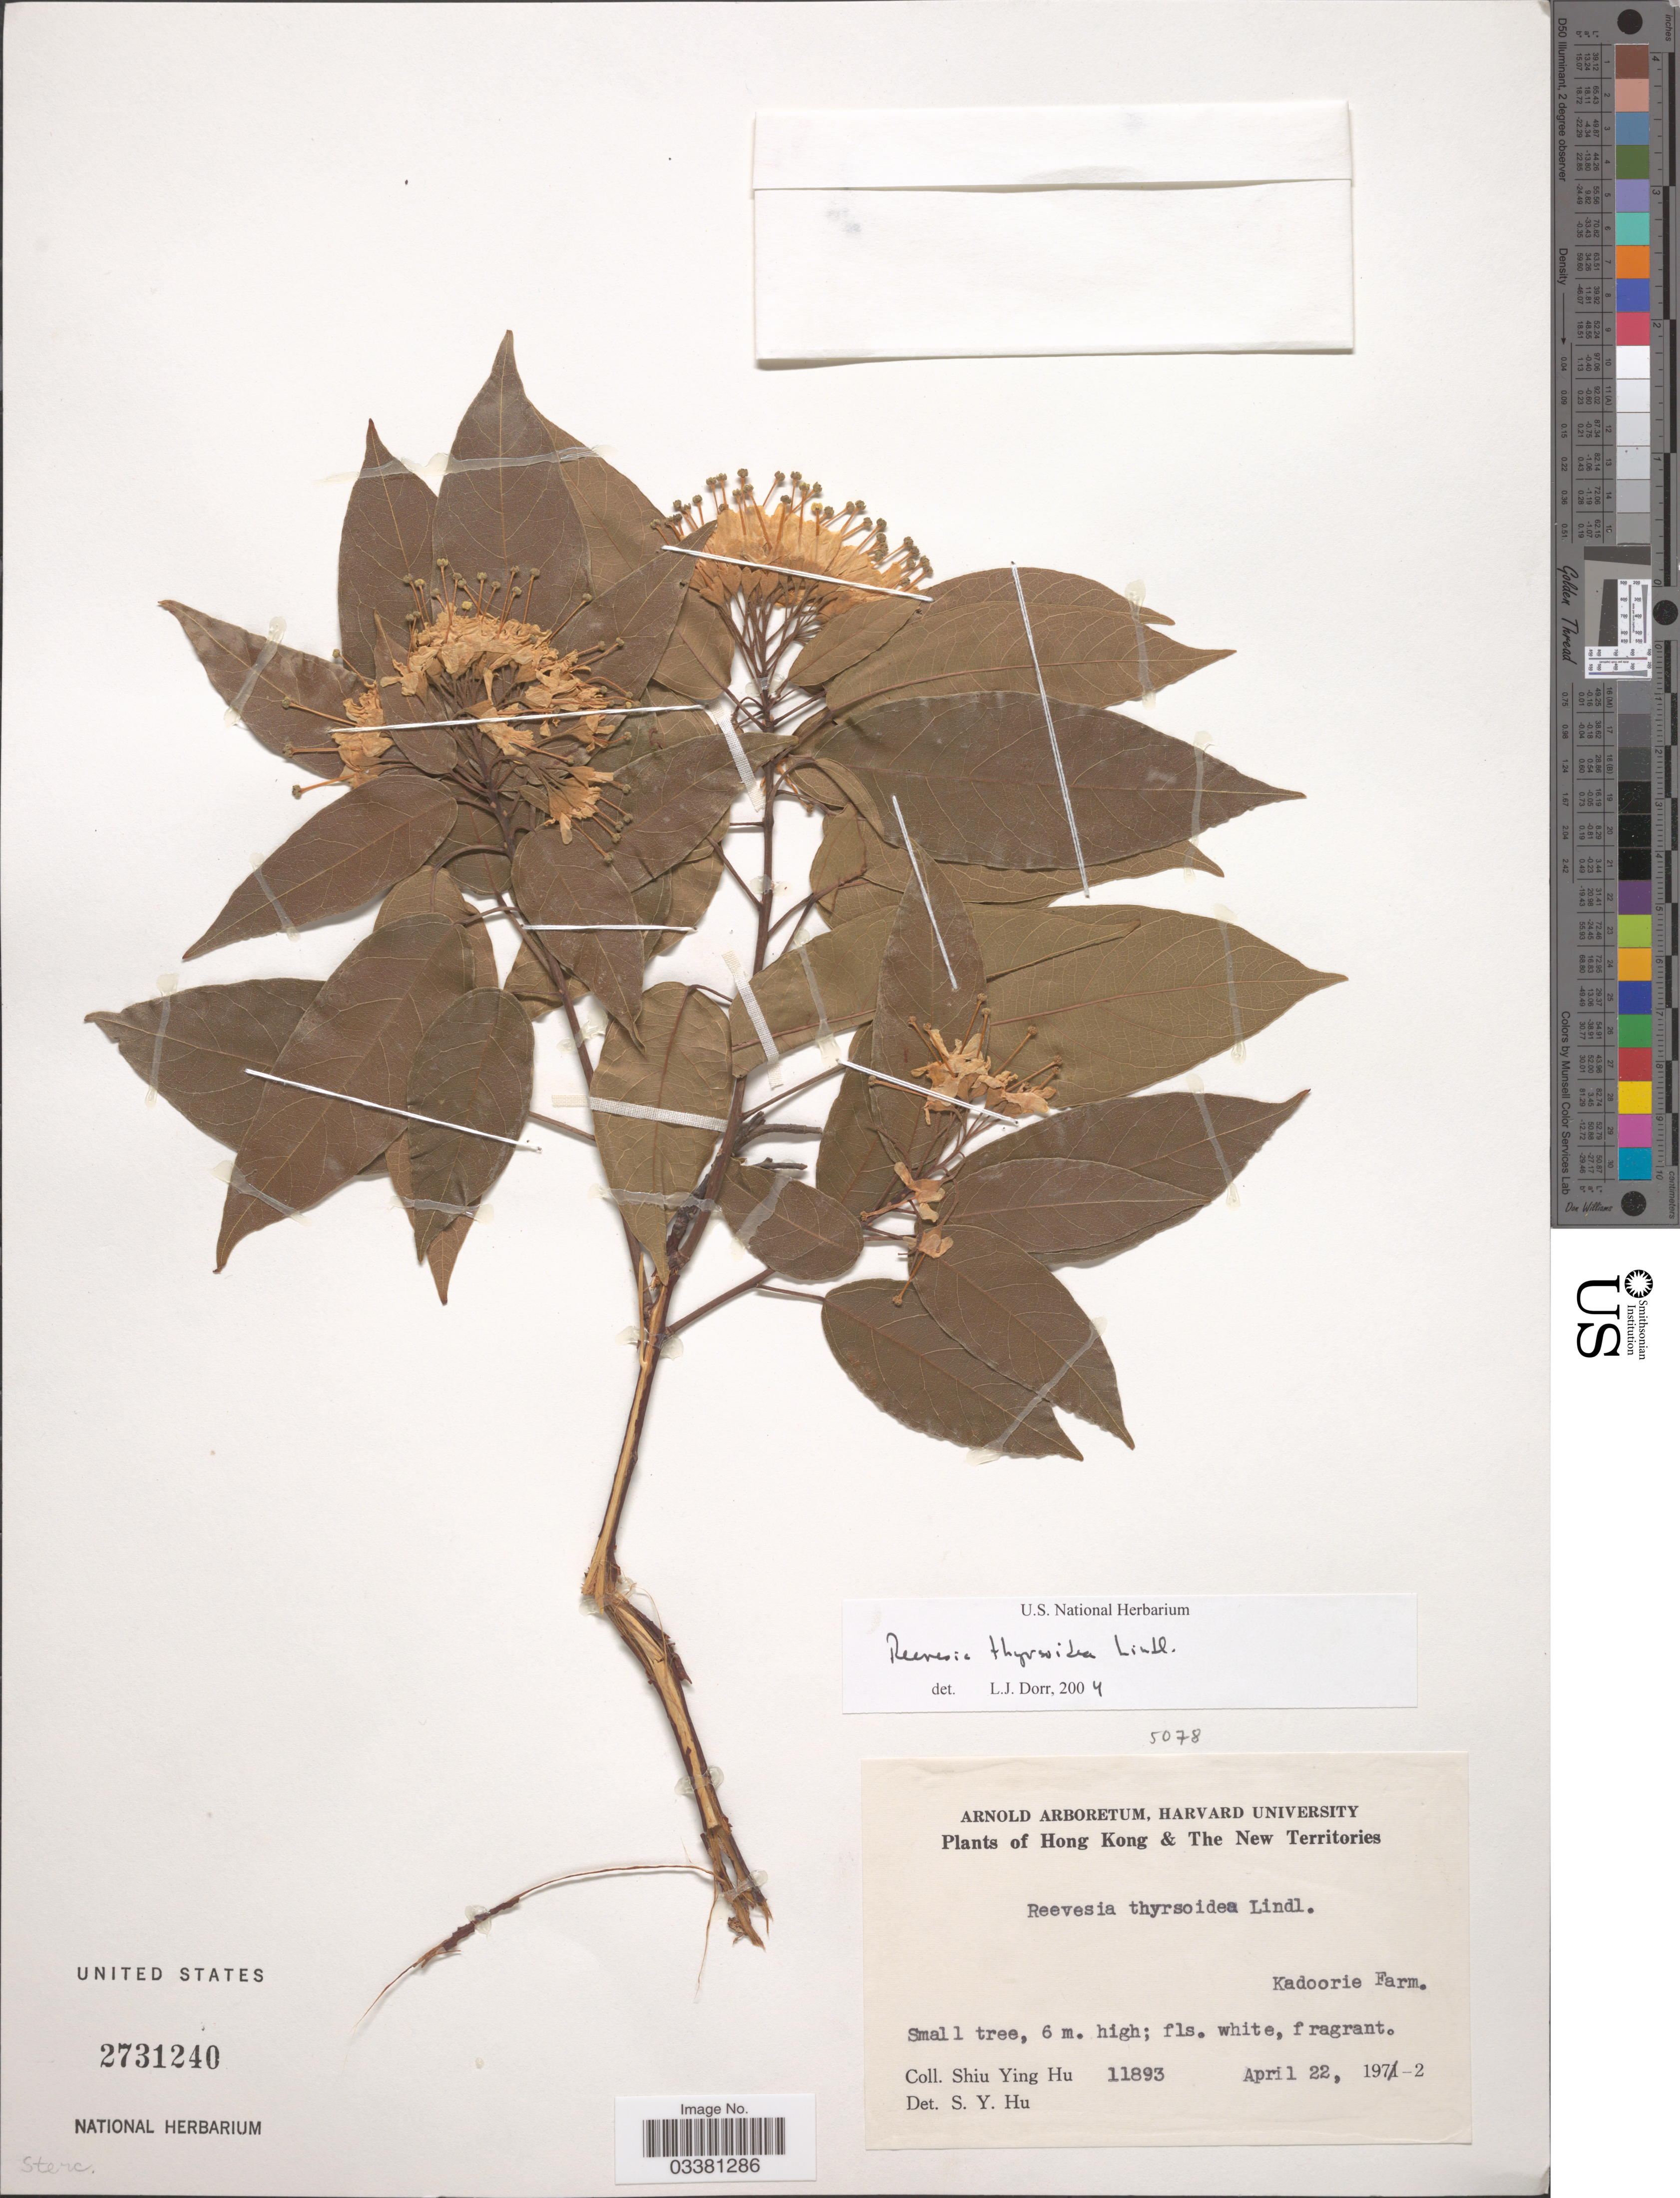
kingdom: Plantae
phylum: Tracheophyta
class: Magnoliopsida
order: Malvales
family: Malvaceae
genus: Reevesia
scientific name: Reevesia thyrsoidea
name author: Lindl.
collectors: S. Y. Hu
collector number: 11893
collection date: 1972-04-22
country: China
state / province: Hong Kong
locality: Hong Kong & the New Territories. Kadoorie Farm.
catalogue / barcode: US 2731240